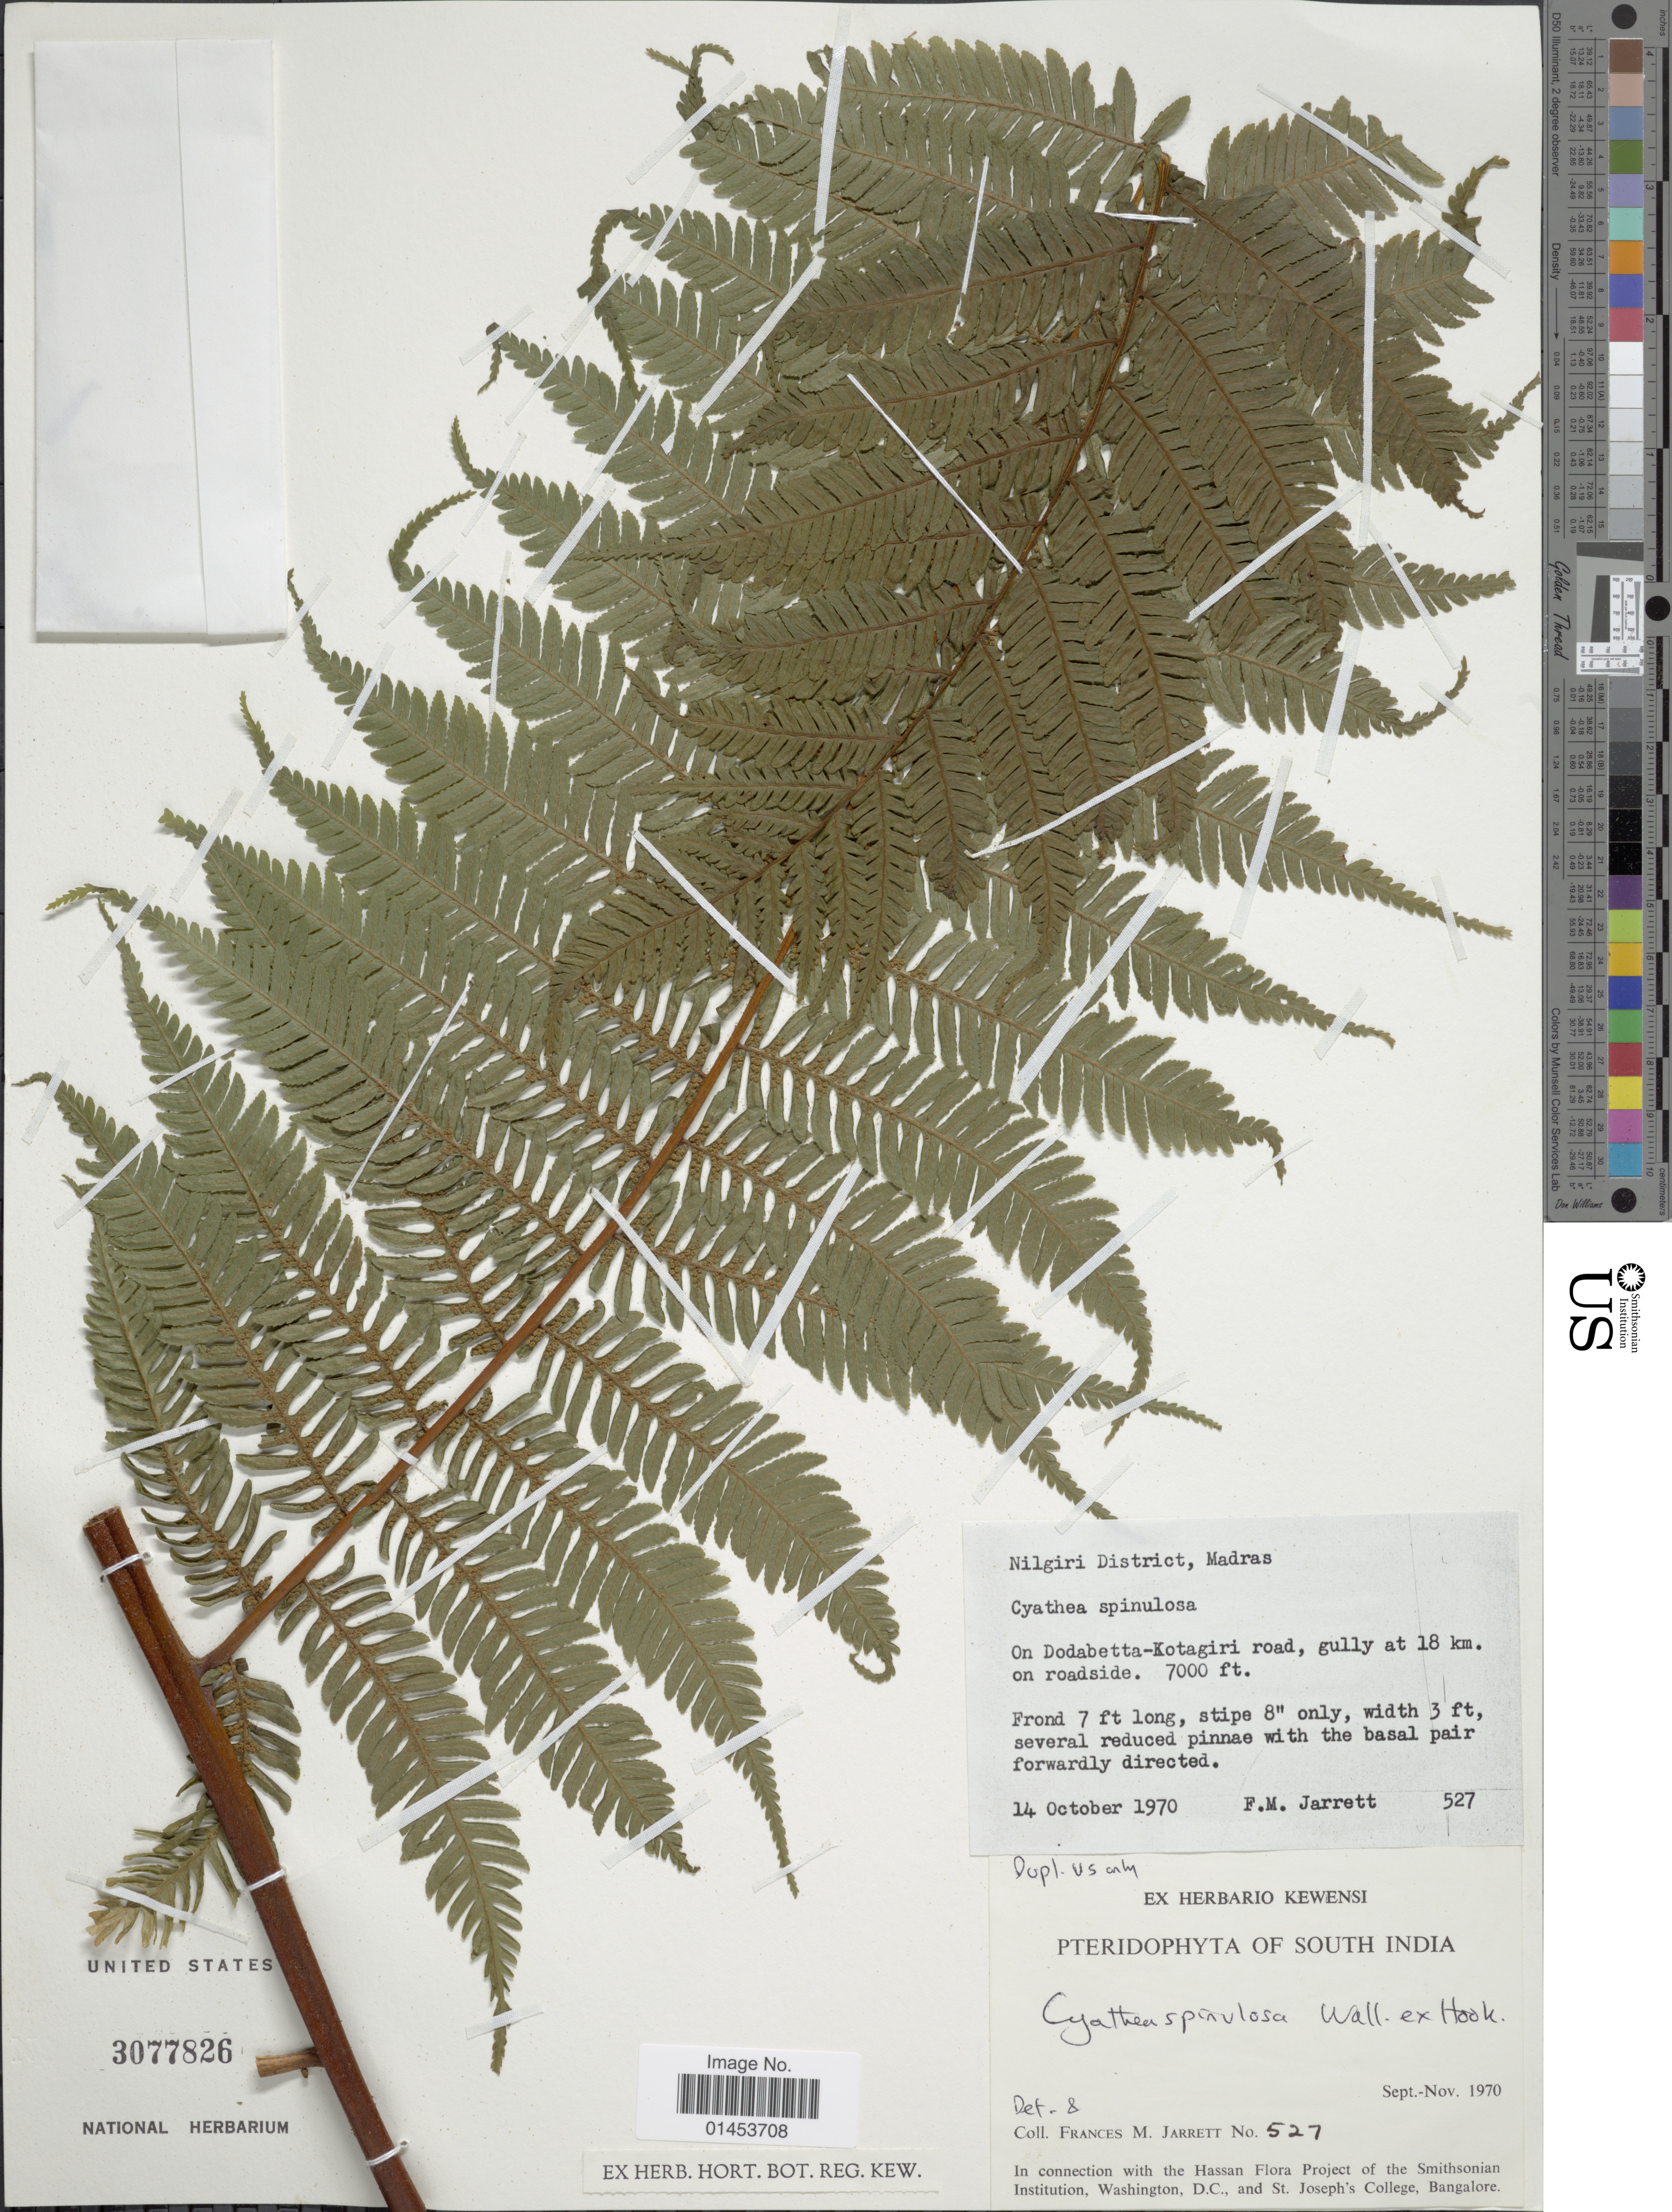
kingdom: Plantae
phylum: Tracheophyta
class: Polypodiopsida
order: Cyatheales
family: Cyatheaceae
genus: Cyathea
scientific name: Cyathea spinulosa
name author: Wall. ex Hook.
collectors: F. M. Jarrett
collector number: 527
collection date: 1970-10-14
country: India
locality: Nilgiri District, Madras, on Dodabetta-Kotagiri road, gully at 18km on roadside, South India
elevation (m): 2134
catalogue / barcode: US 3077826